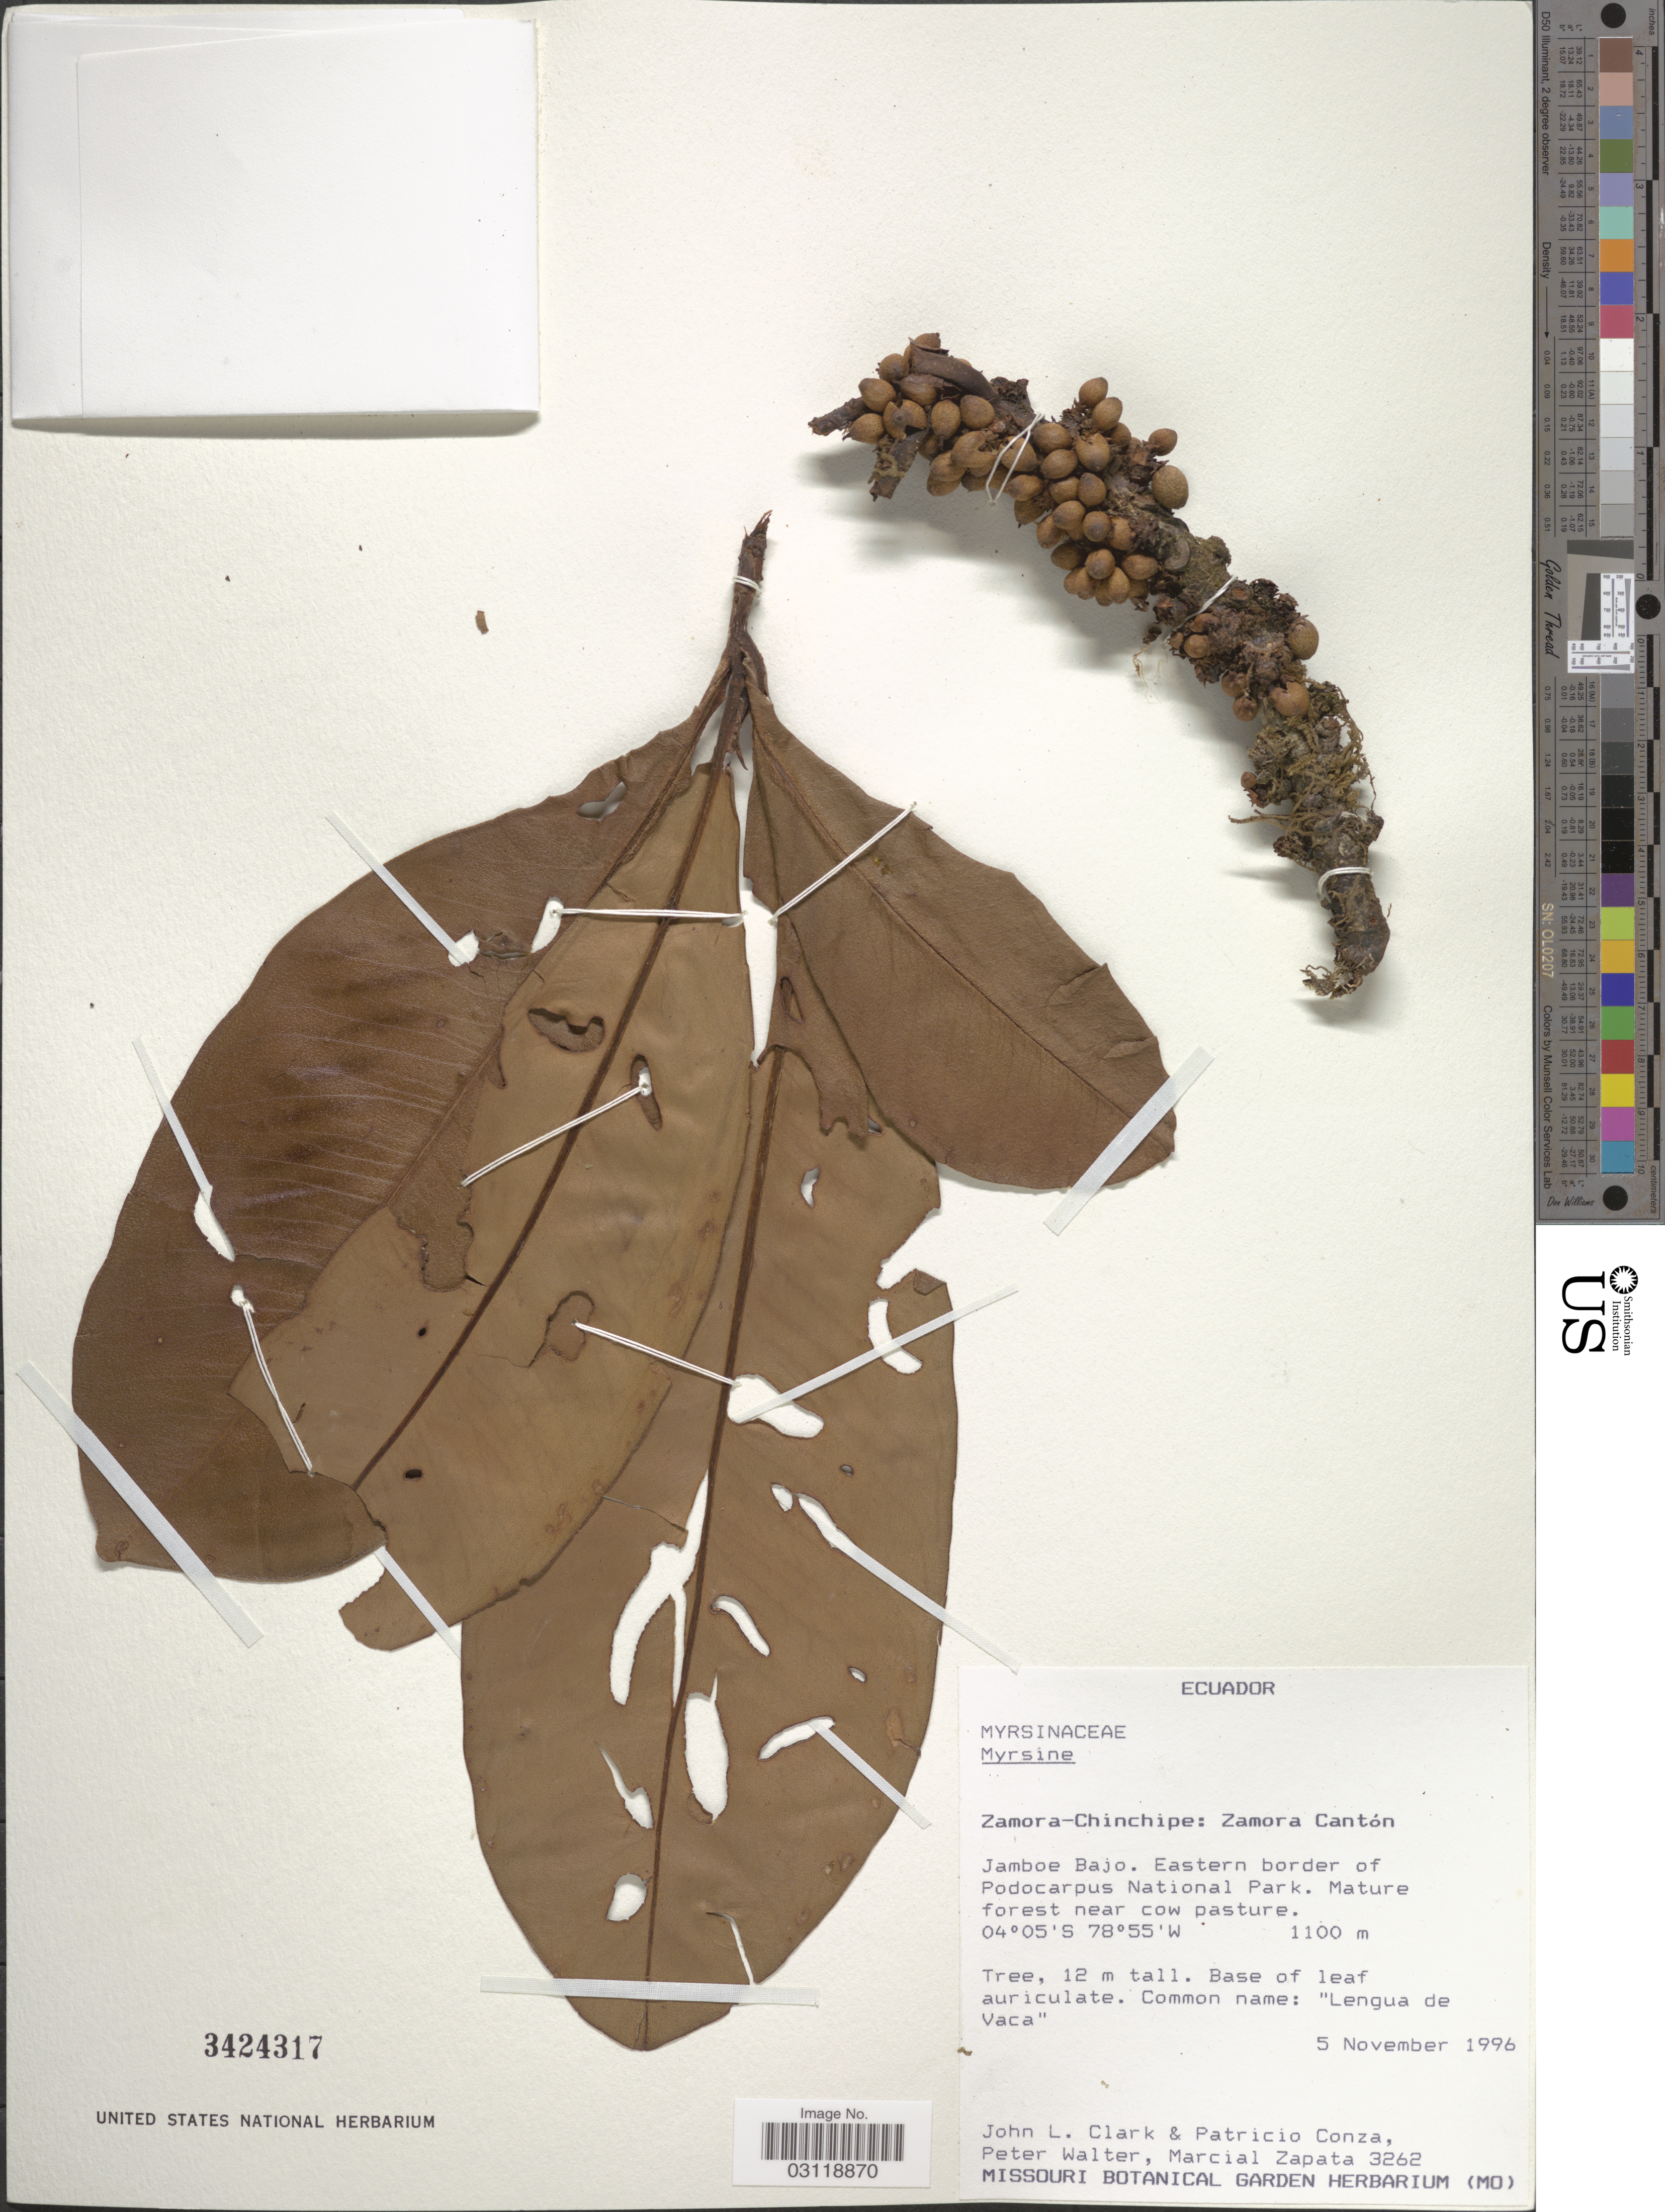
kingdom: Plantae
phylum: Tracheophyta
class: Magnoliopsida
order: Ericales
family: Primulaceae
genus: Rapanea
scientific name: Rapanea sp.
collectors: J. L. Clark, P. Conza, P. Walter & M. Zapata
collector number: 3262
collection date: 1996-11-05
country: Ecuador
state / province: Zamora-Chinchipe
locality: Zamora Cantón. Jamboe Bajo. Eastern border of Podocarpus National Park.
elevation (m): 1100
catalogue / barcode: US 3424317